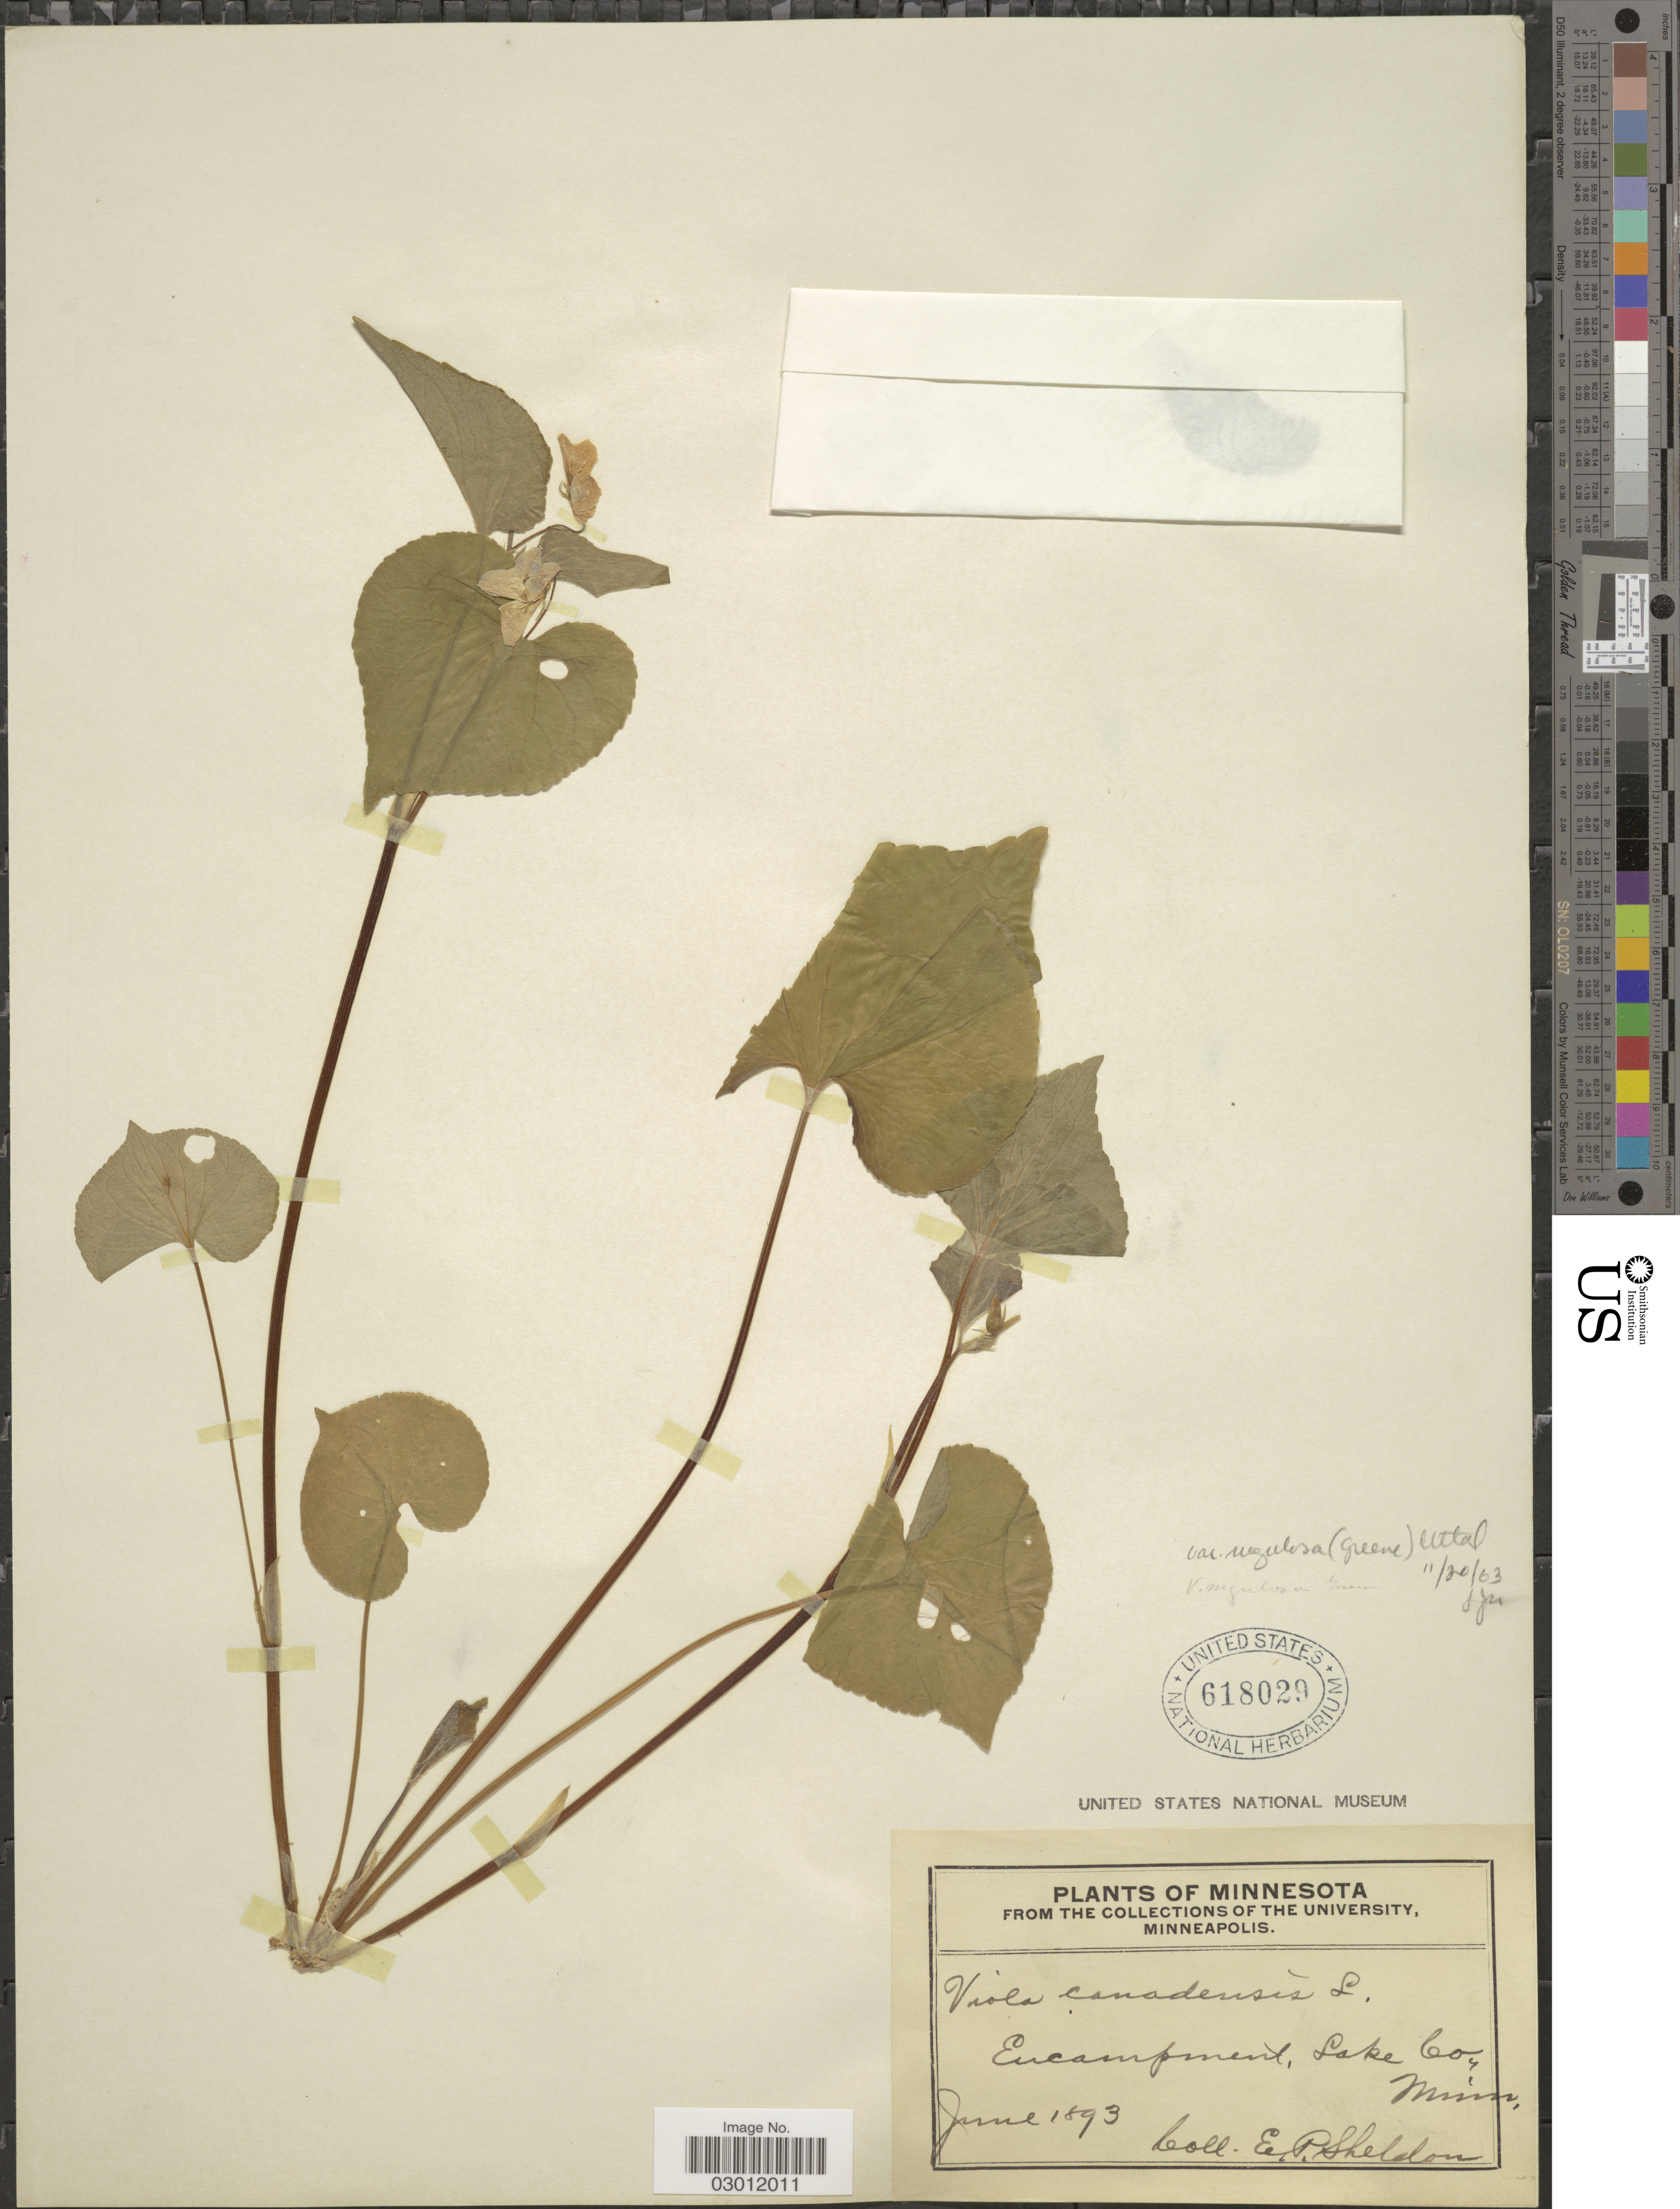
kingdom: Plantae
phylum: Tracheophyta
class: Magnoliopsida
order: Malpighiales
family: Violaceae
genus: Viola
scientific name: Viola canadensis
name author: L.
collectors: E. P. Sheldon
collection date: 1893-06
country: United States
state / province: Minnesota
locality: Eucampment, Lake Co., Minn.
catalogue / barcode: US 618029